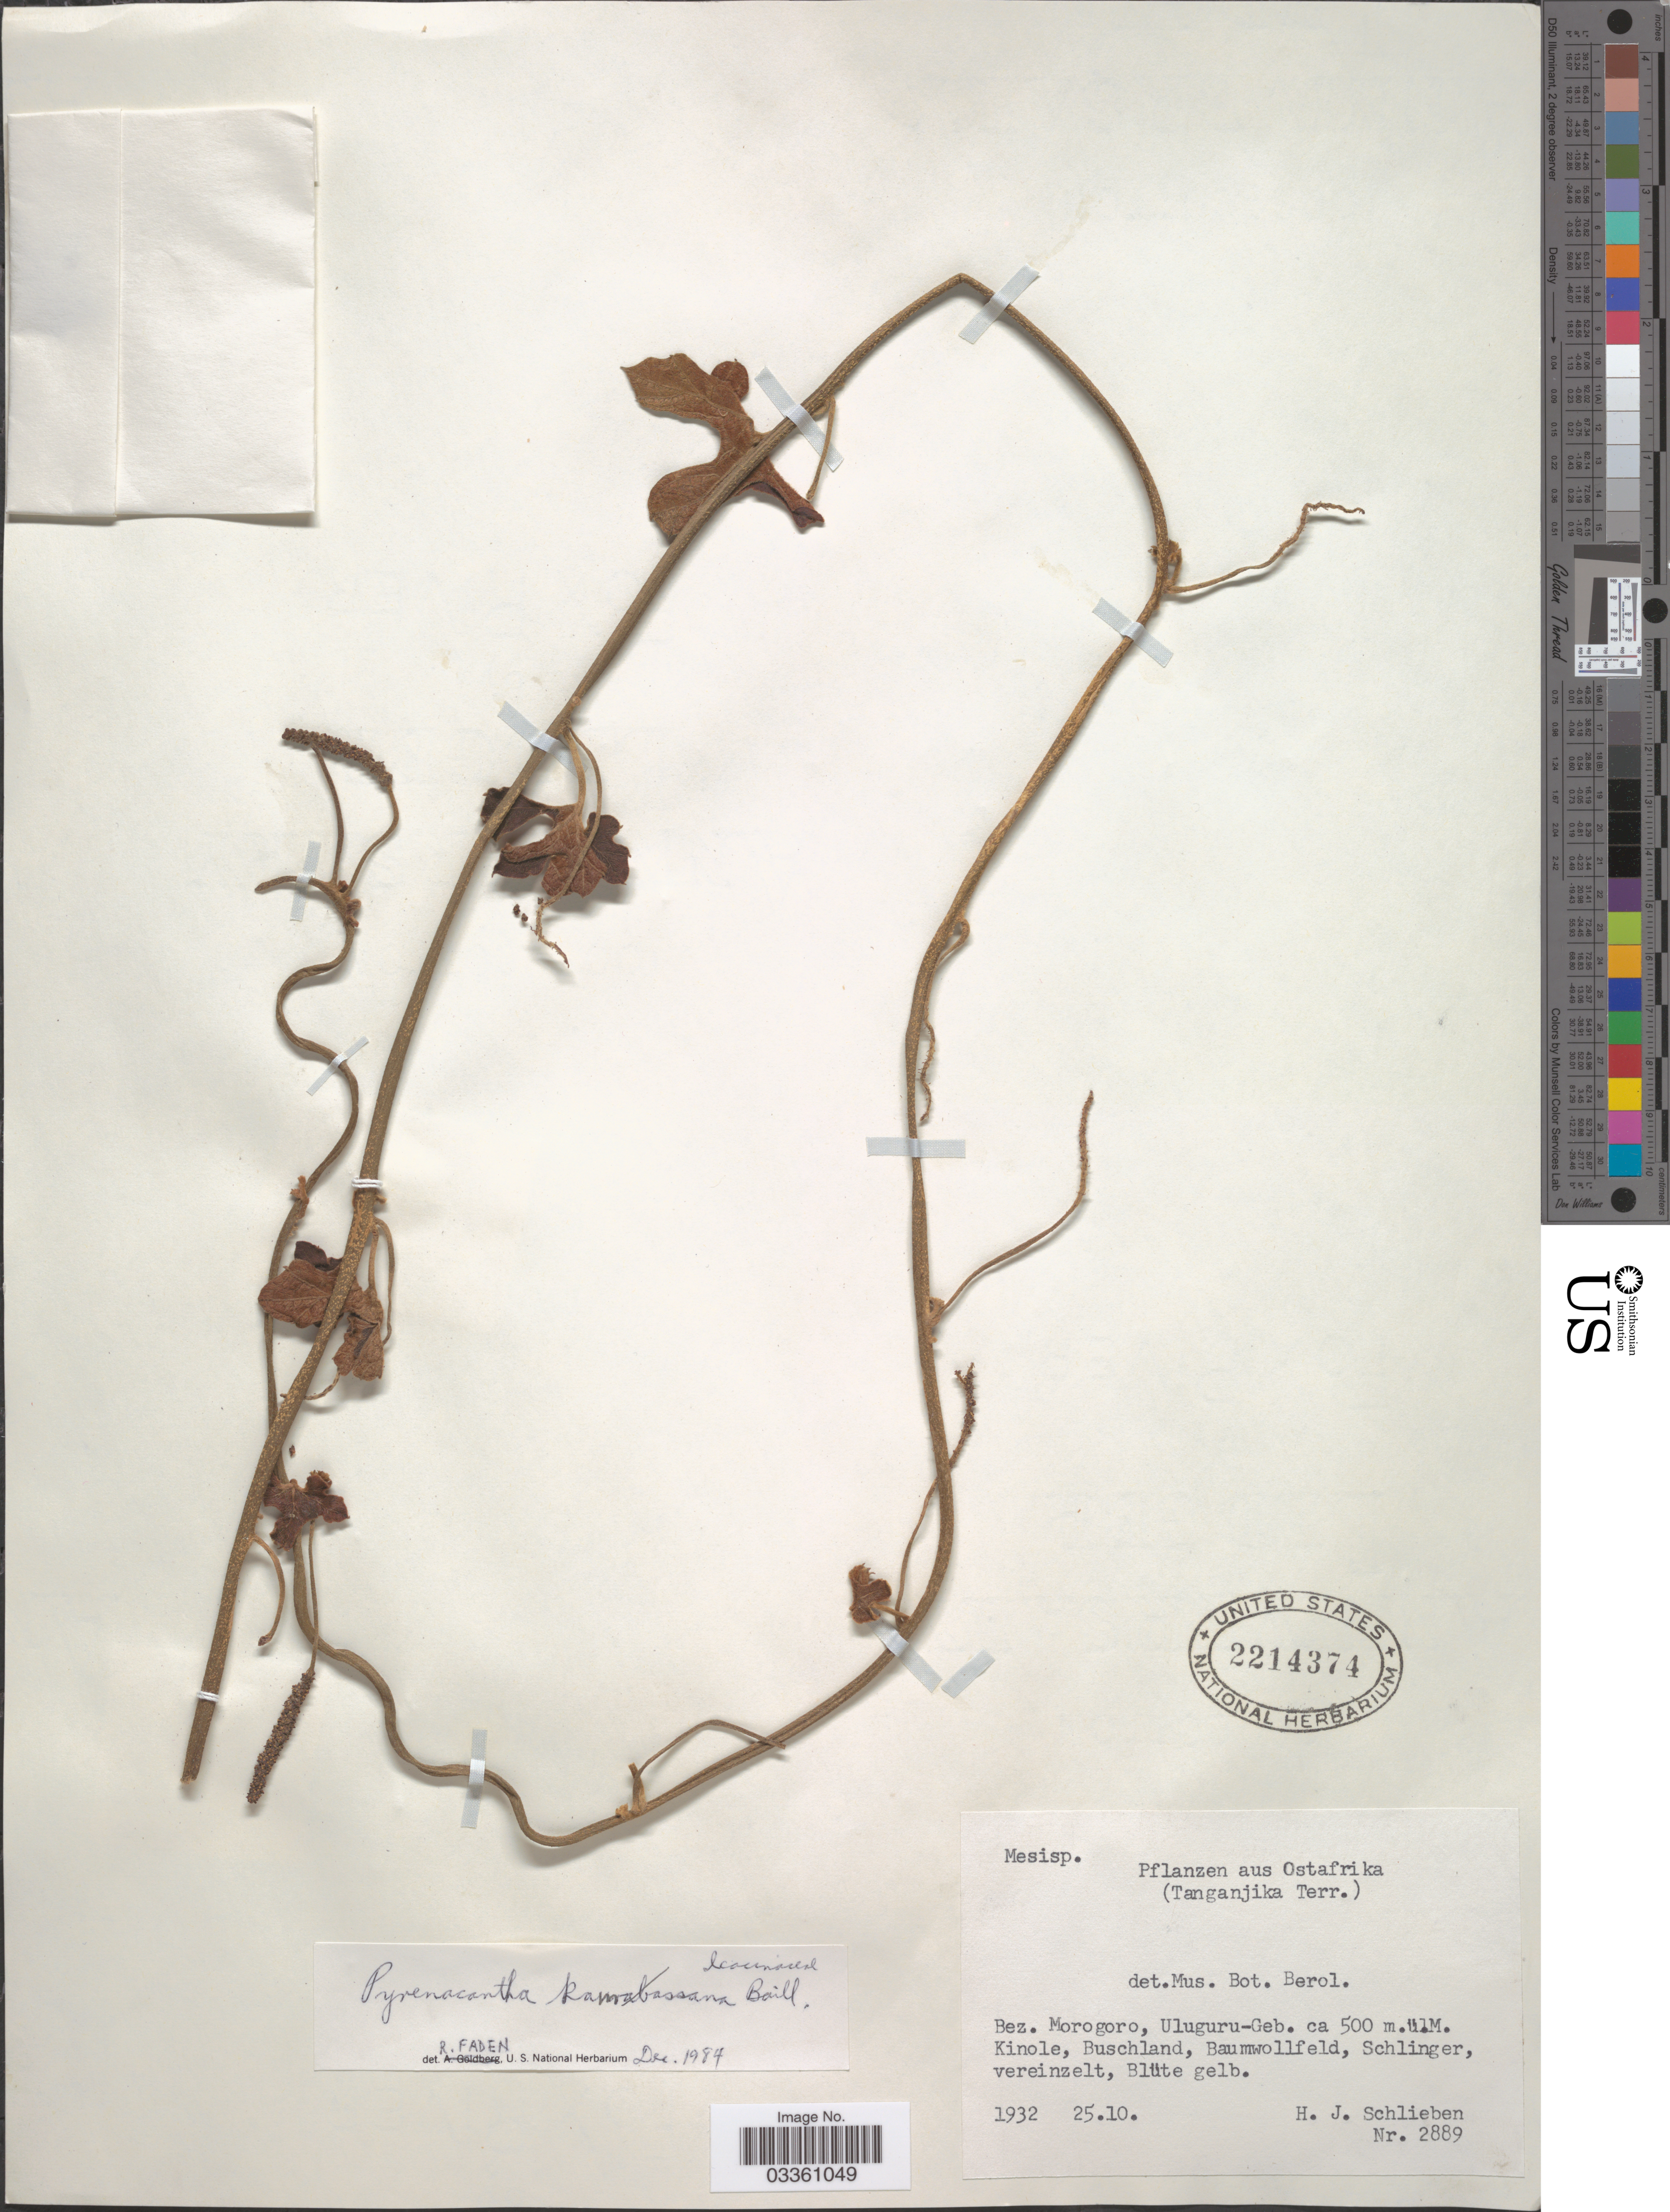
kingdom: Plantae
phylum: Tracheophyta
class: Magnoliopsida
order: Icacinales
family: Icacinaceae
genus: Pyrenacantha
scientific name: Pyrenacantha kaurabassana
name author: Baill.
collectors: H. J. Schlieben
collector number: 2889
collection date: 1932-10-25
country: Tanzania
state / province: Morogoro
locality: Ostafrika (Tanganjika Terr.). Bez. Morogoro, Uluguru-Geb. ca 500 m. U.l.M. [unsure placement] Kinole, Buschland, Baumwollfeld, Schlinger, vereinzelt, Blüte gelb.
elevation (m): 500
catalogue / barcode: US 2214374